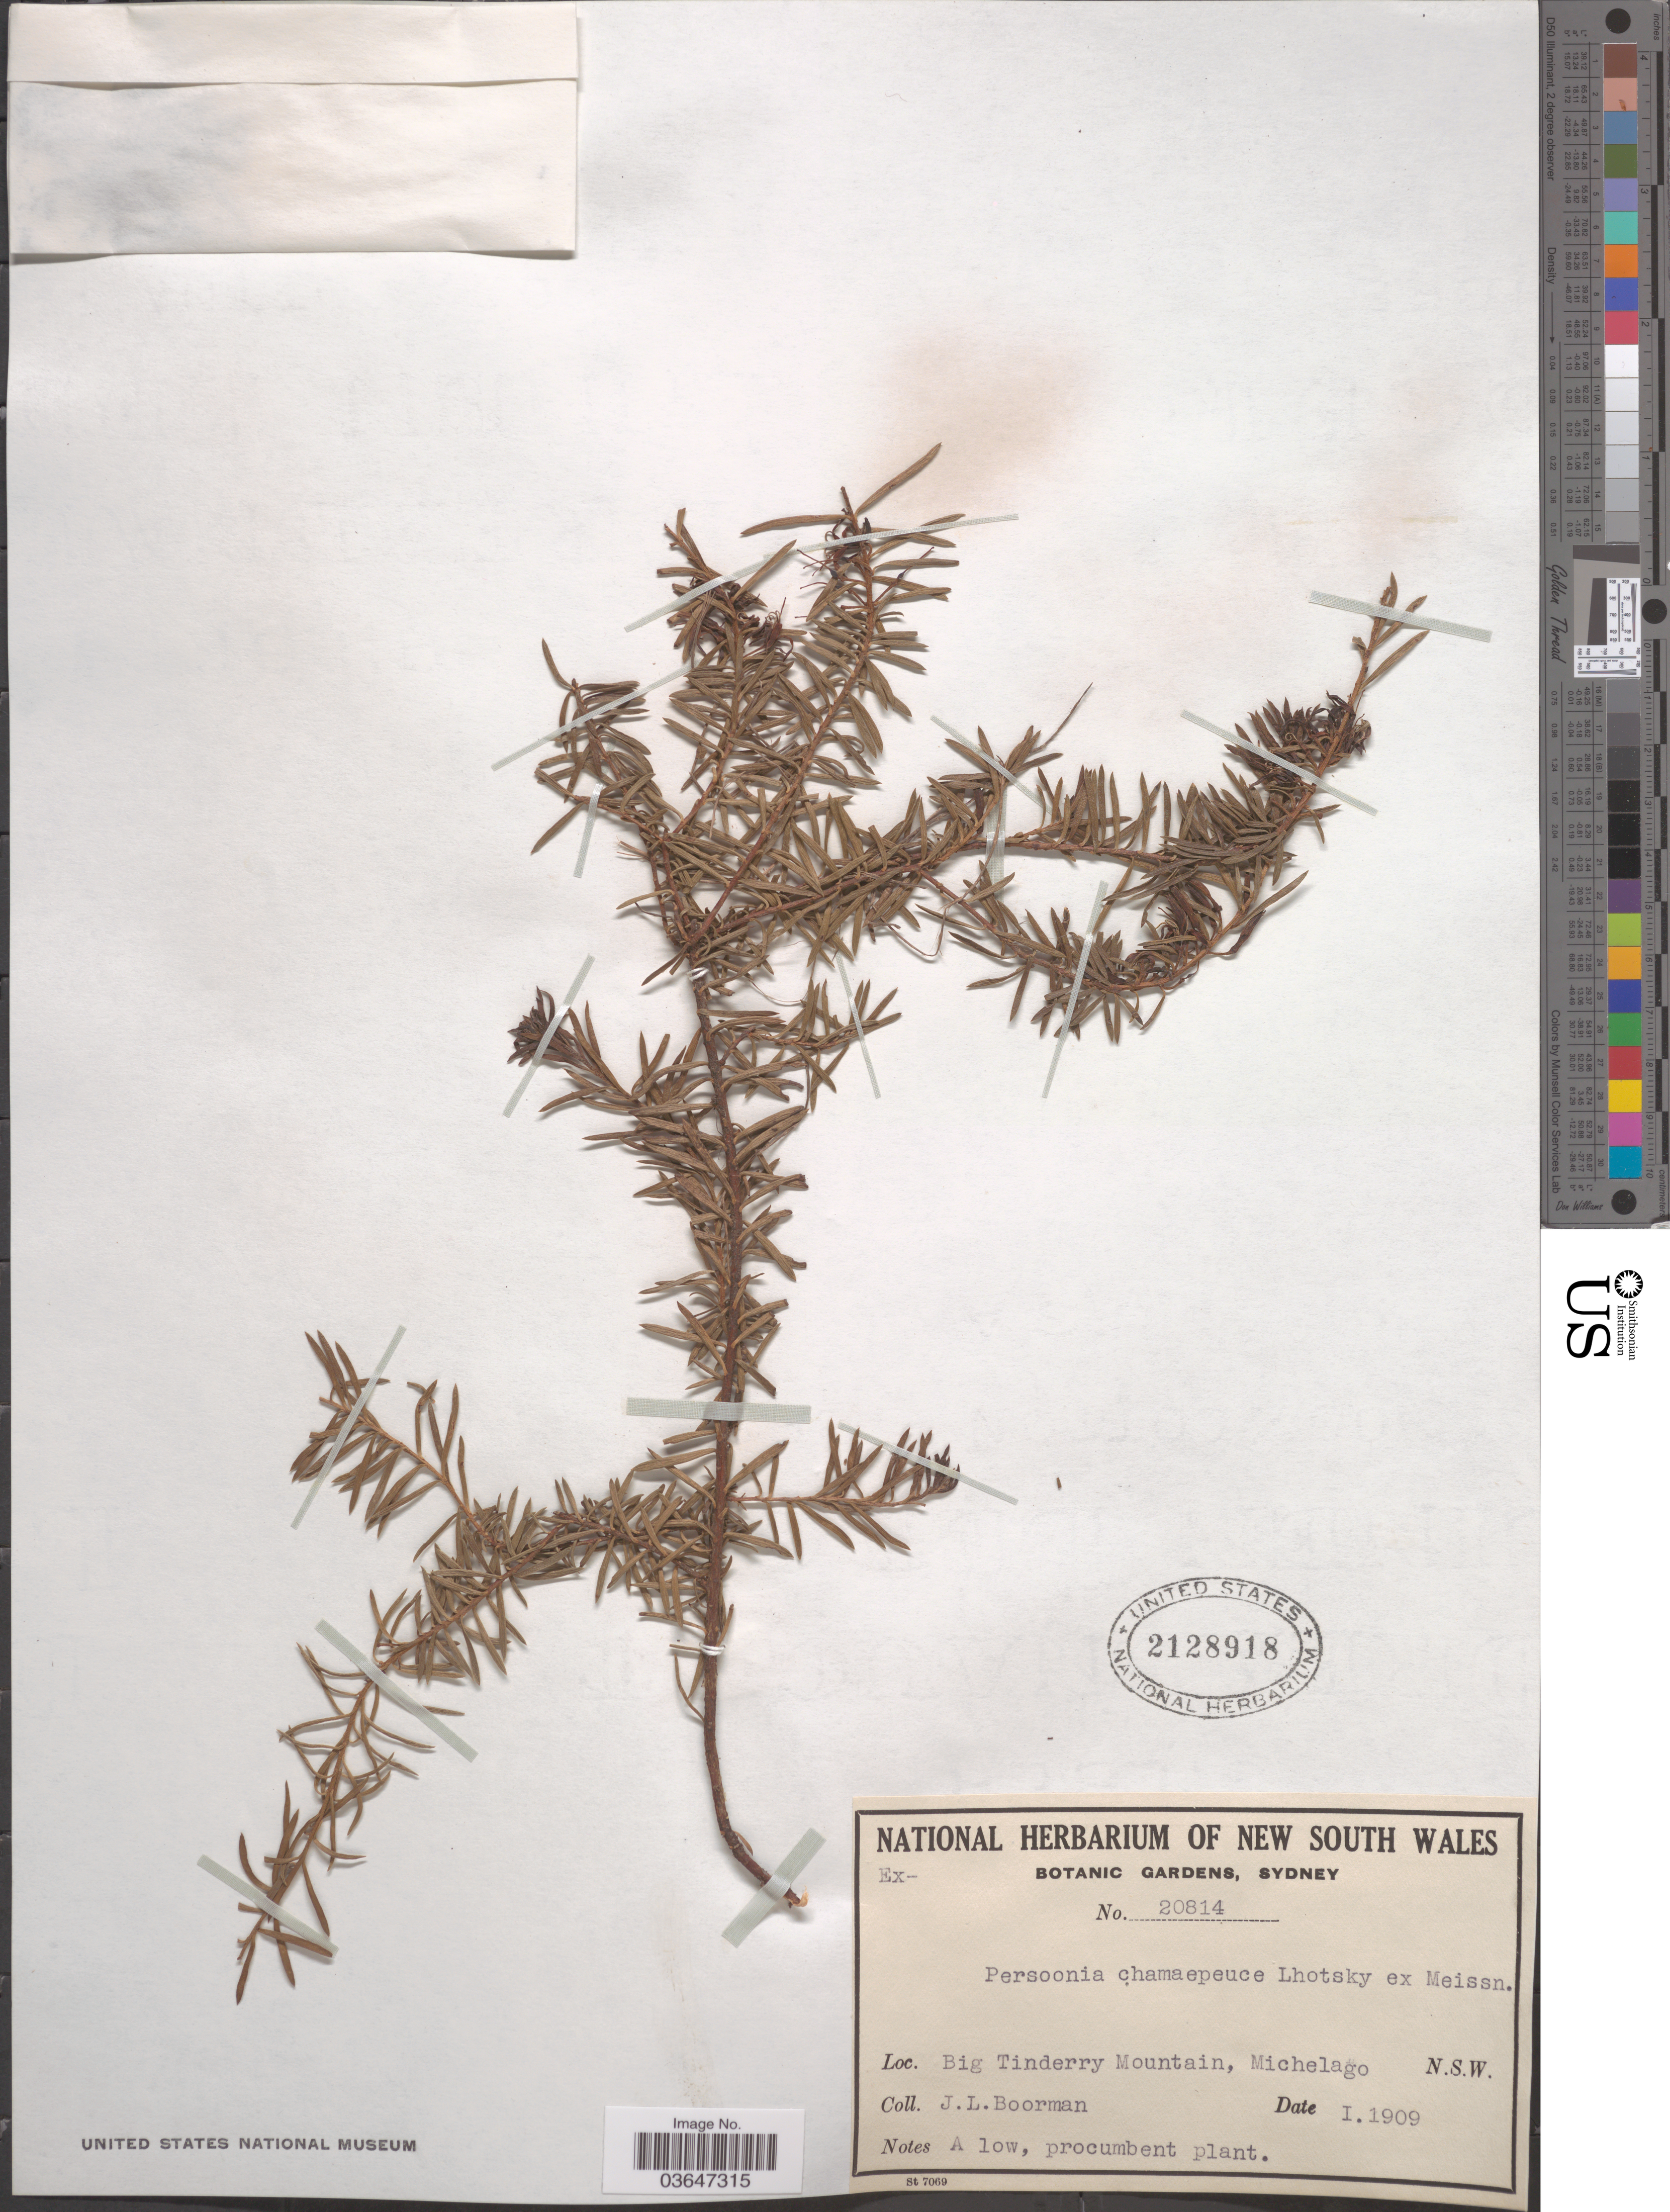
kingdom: Plantae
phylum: Tracheophyta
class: Magnoliopsida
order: Proteales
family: Proteaceae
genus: Persoonia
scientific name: Persoonia chamaepeuce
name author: Lhotsky ex Meisn.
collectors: J. Boorman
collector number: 20814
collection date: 1909-01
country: Australia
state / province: New South Wales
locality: Big Tinderry Mountain, Michelago.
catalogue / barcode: US 2128918